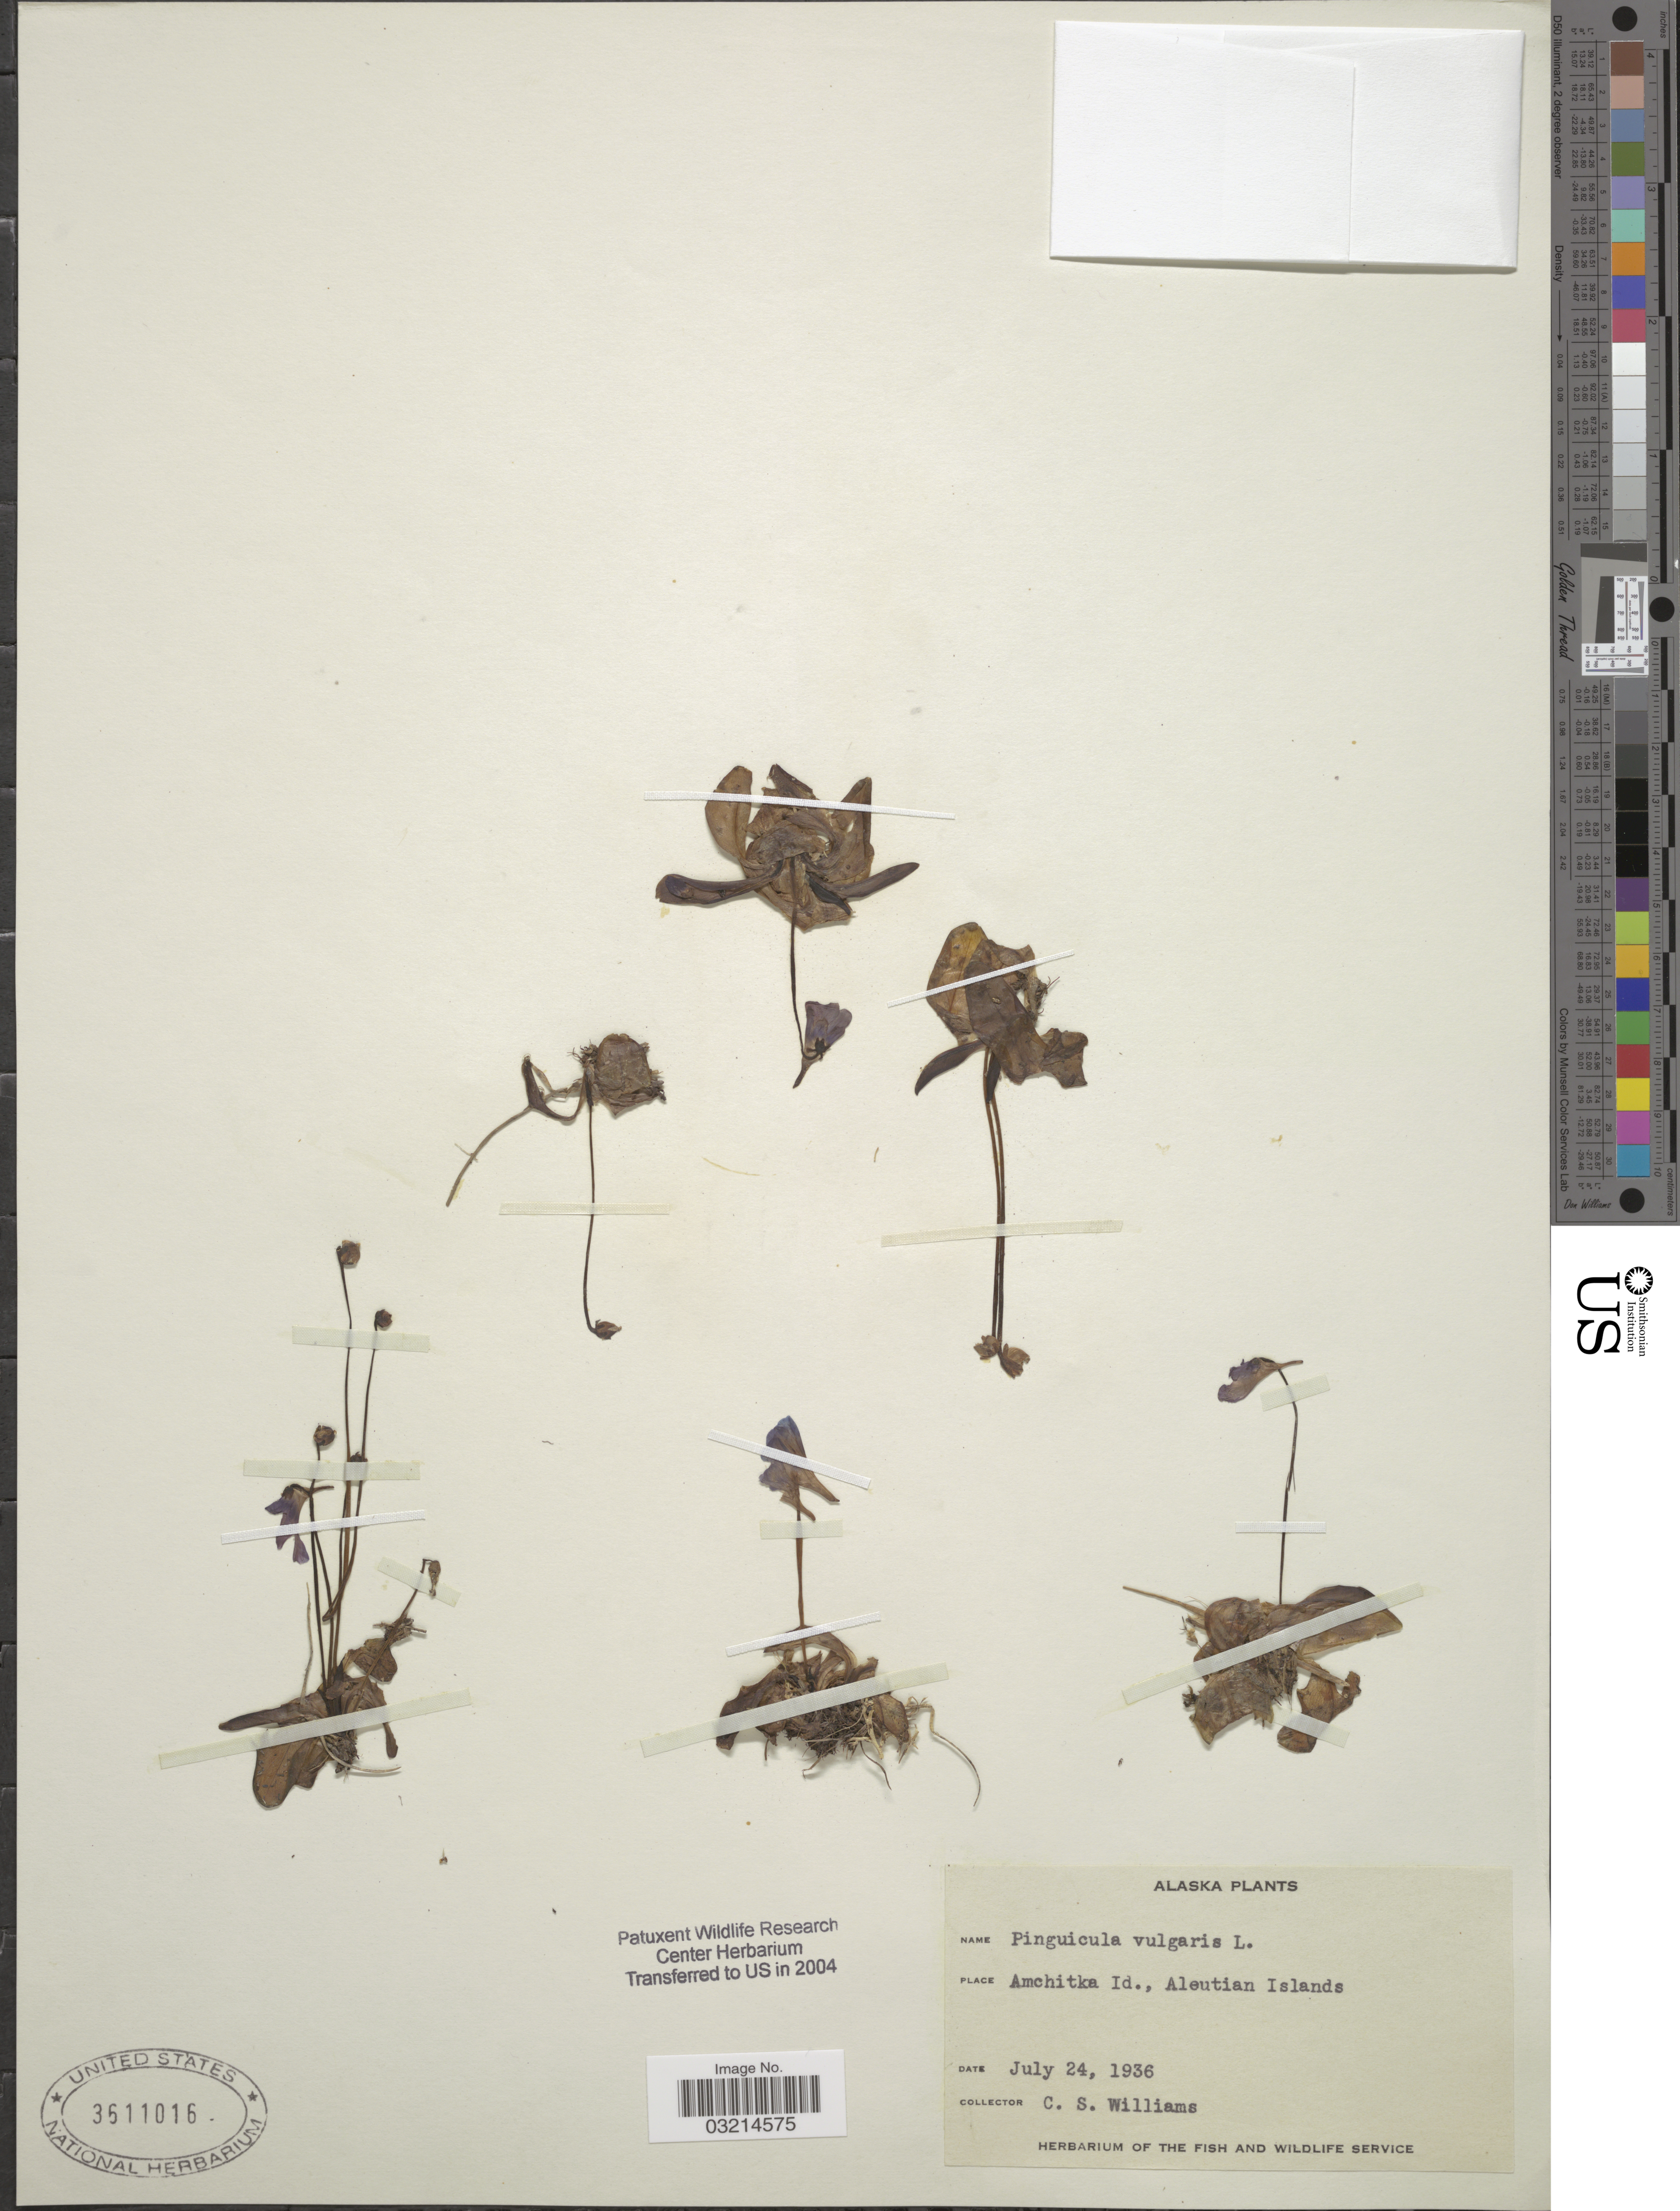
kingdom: Plantae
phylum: Tracheophyta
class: Magnoliopsida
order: Lamiales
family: Lentibulariaceae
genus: Pinguicula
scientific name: Pinguicula vulgaris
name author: L.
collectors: C. Williams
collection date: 1936-07-24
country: United States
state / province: Alaska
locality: Amchitka Id., Aleutian Islands.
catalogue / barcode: US 3611016